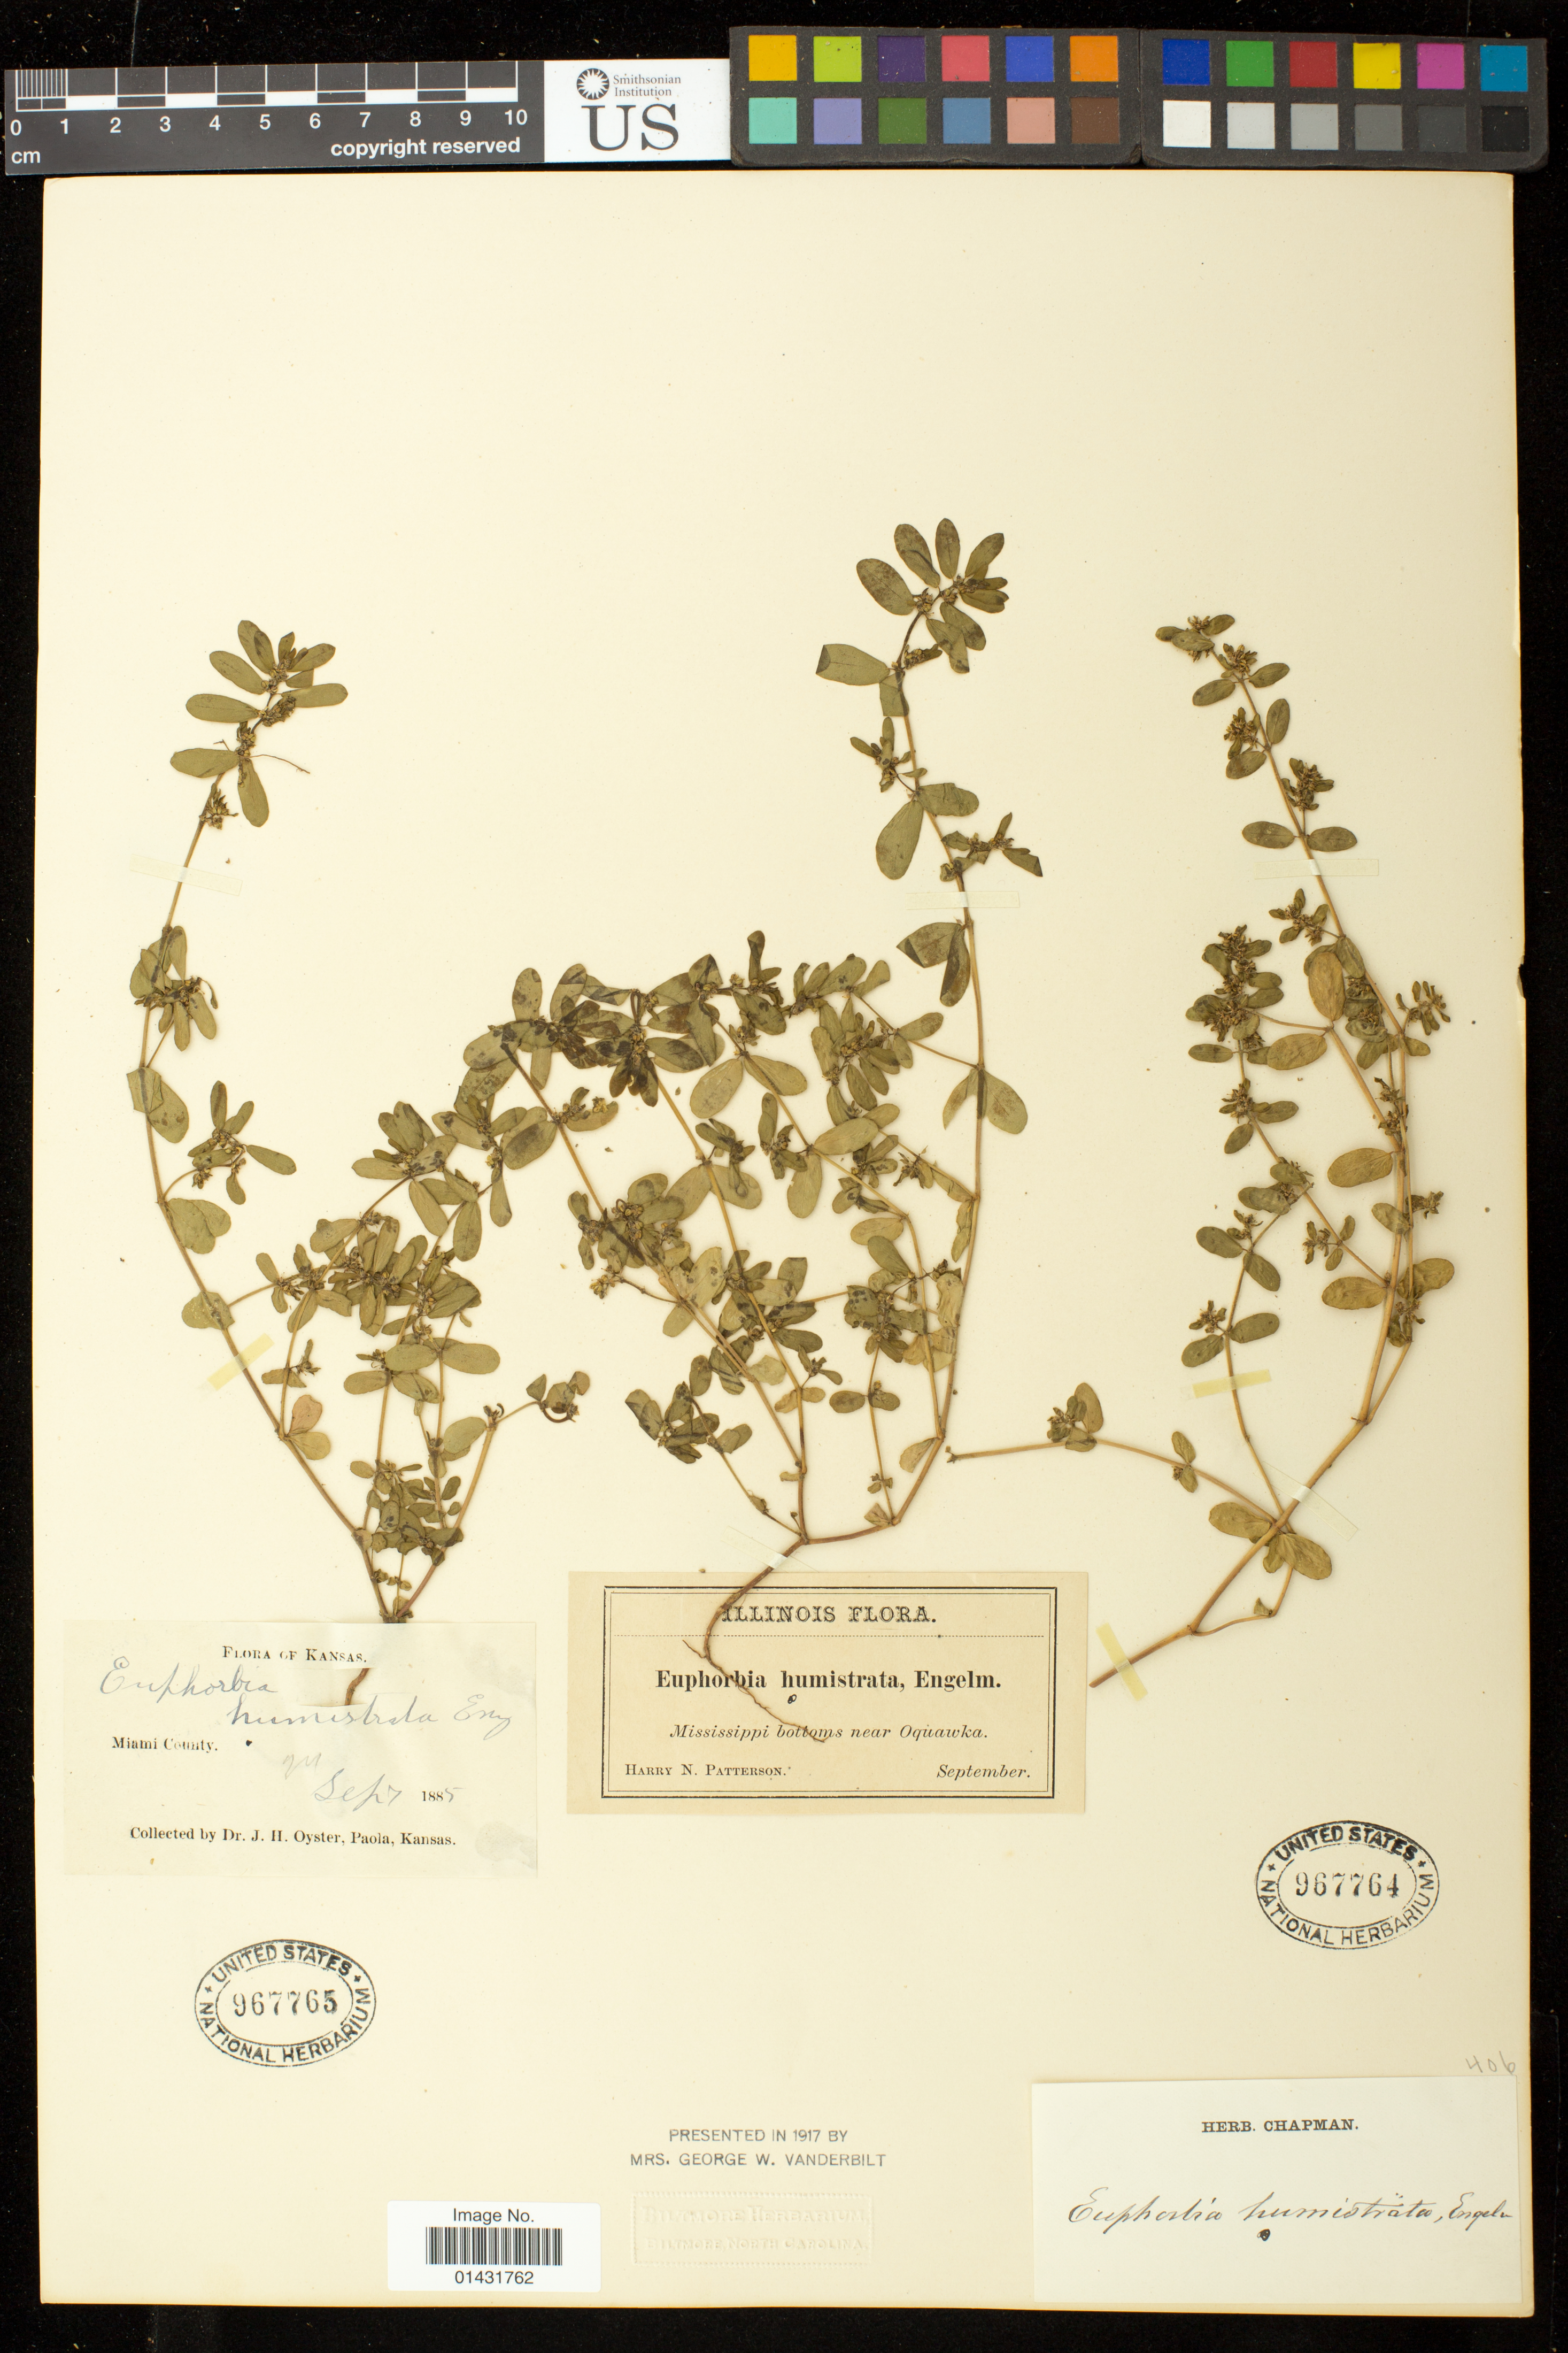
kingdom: Plantae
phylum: Tracheophyta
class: Magnoliopsida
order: Malpighiales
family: Euphorbiaceae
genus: Euphorbia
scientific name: Euphorbia humistrata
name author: Engelm. ex A. Gray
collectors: J. H. Oyster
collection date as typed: Sept. 7 1885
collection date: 1885-09-07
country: United States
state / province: Kansas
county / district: Miami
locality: Miami County, Oyster, Paola, Kansas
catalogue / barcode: US 967765-2